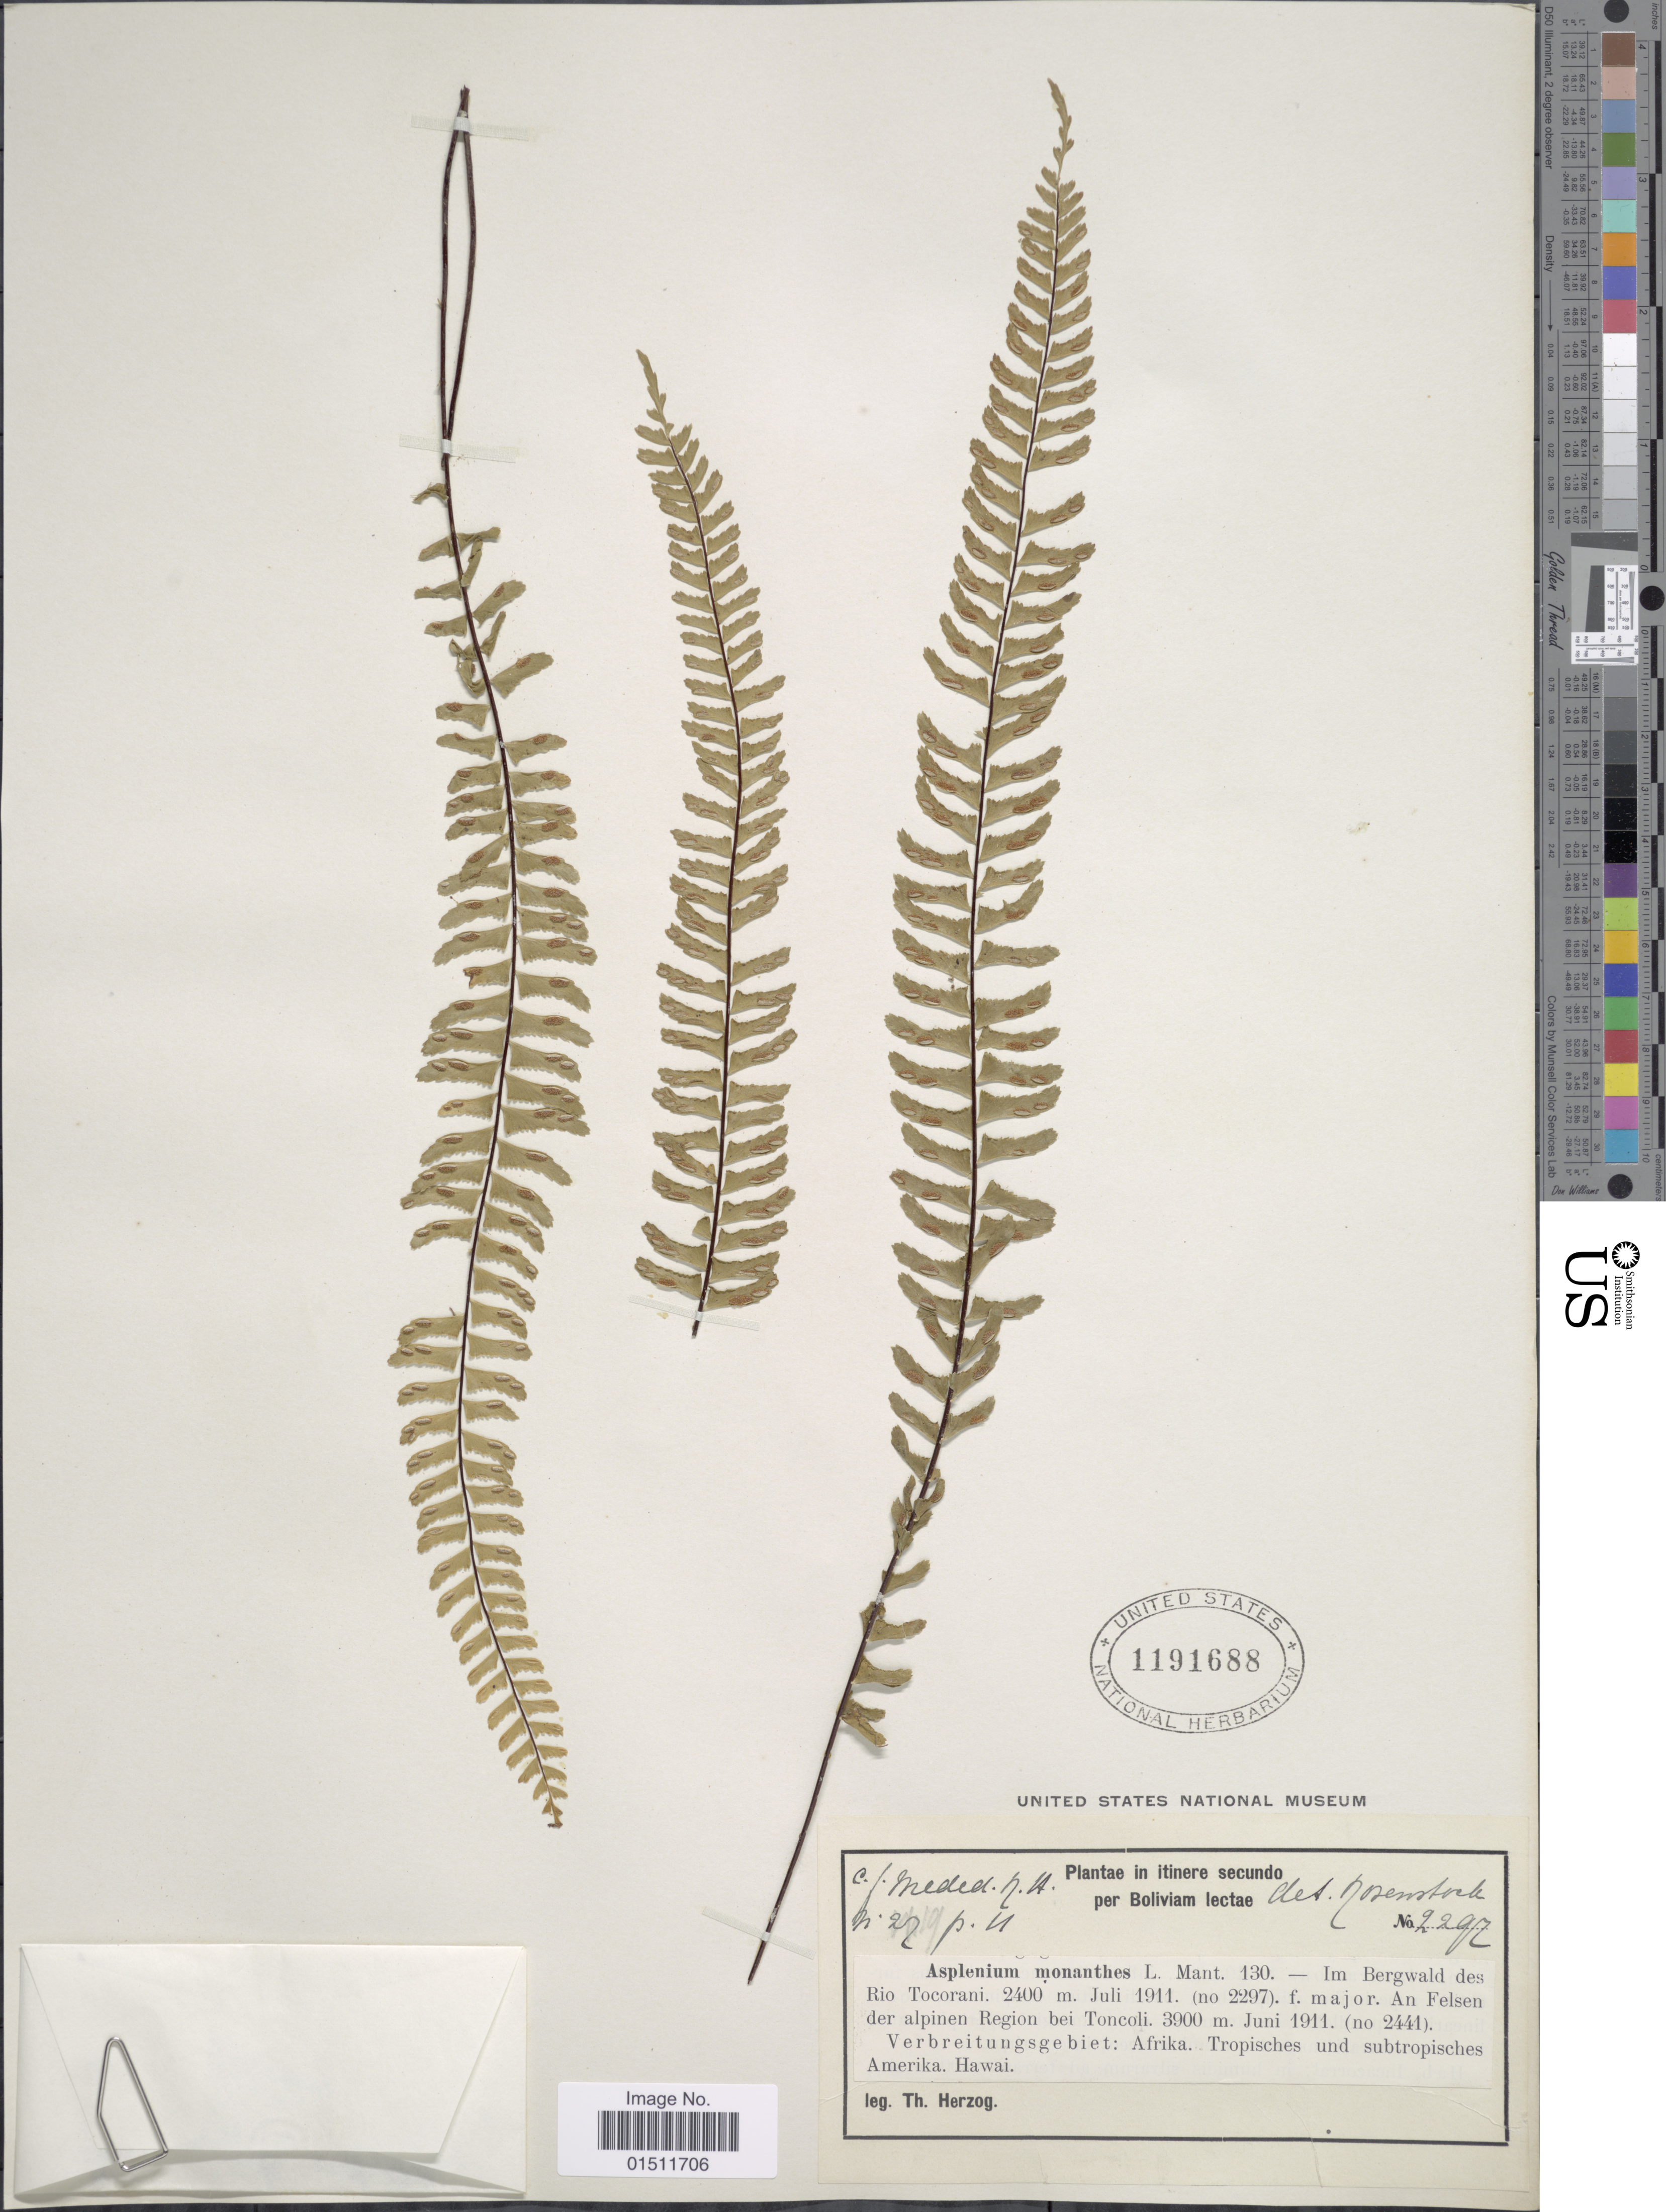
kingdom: Plantae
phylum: Tracheophyta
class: Polypodiopsida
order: Polypodiales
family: Aspleniaceae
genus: Asplenium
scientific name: Asplenium monanthes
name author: L.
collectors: T. K. J. Herzog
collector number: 2297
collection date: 1911-07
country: Bolivia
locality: Im Bergwald des Rio Tocorani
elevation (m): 2400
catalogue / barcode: US 1191688